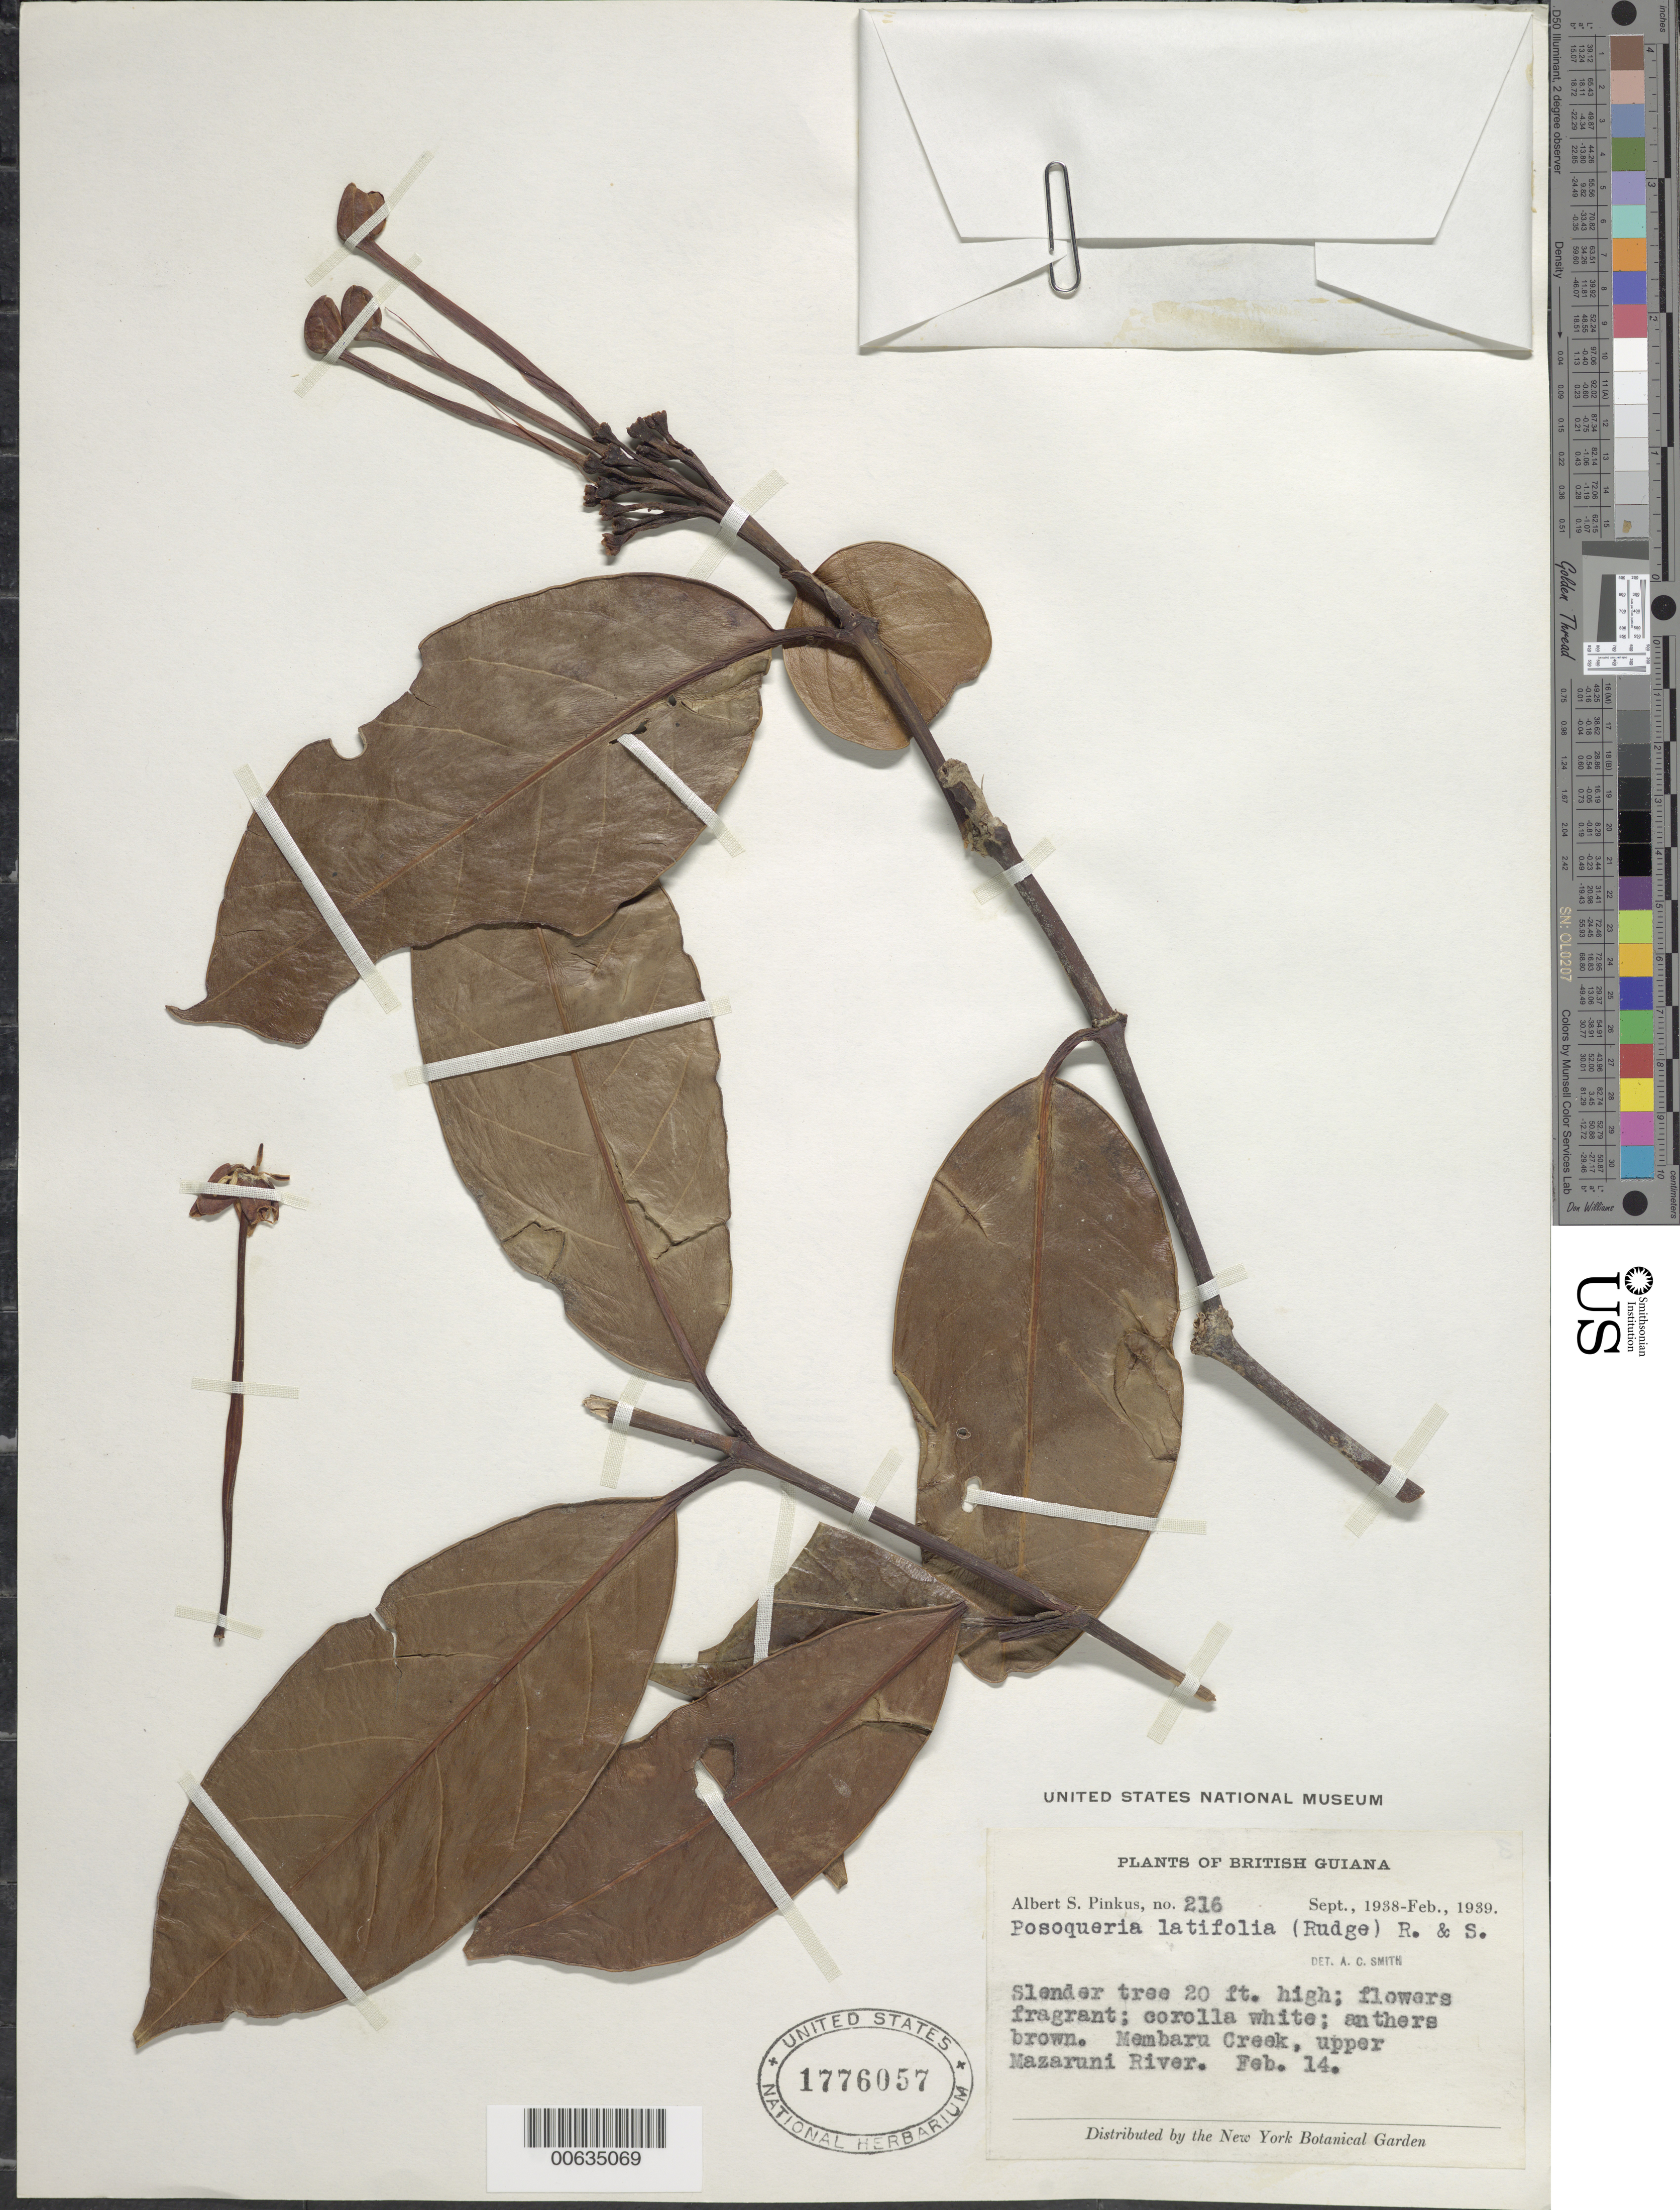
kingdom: Plantae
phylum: Tracheophyta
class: Magnoliopsida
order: Gentianales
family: Rubiaceae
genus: Posoqueria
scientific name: Posoqueria latifolia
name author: (Rudge) Roem. & Schult.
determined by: Smith, A. C.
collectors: A. Pinkus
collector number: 216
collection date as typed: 14-Feb-39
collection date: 1939-02-14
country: Guyana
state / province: Cuyuni-Mazaruni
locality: Membaru Creek, upper Mazaruni R.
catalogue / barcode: US 1776057